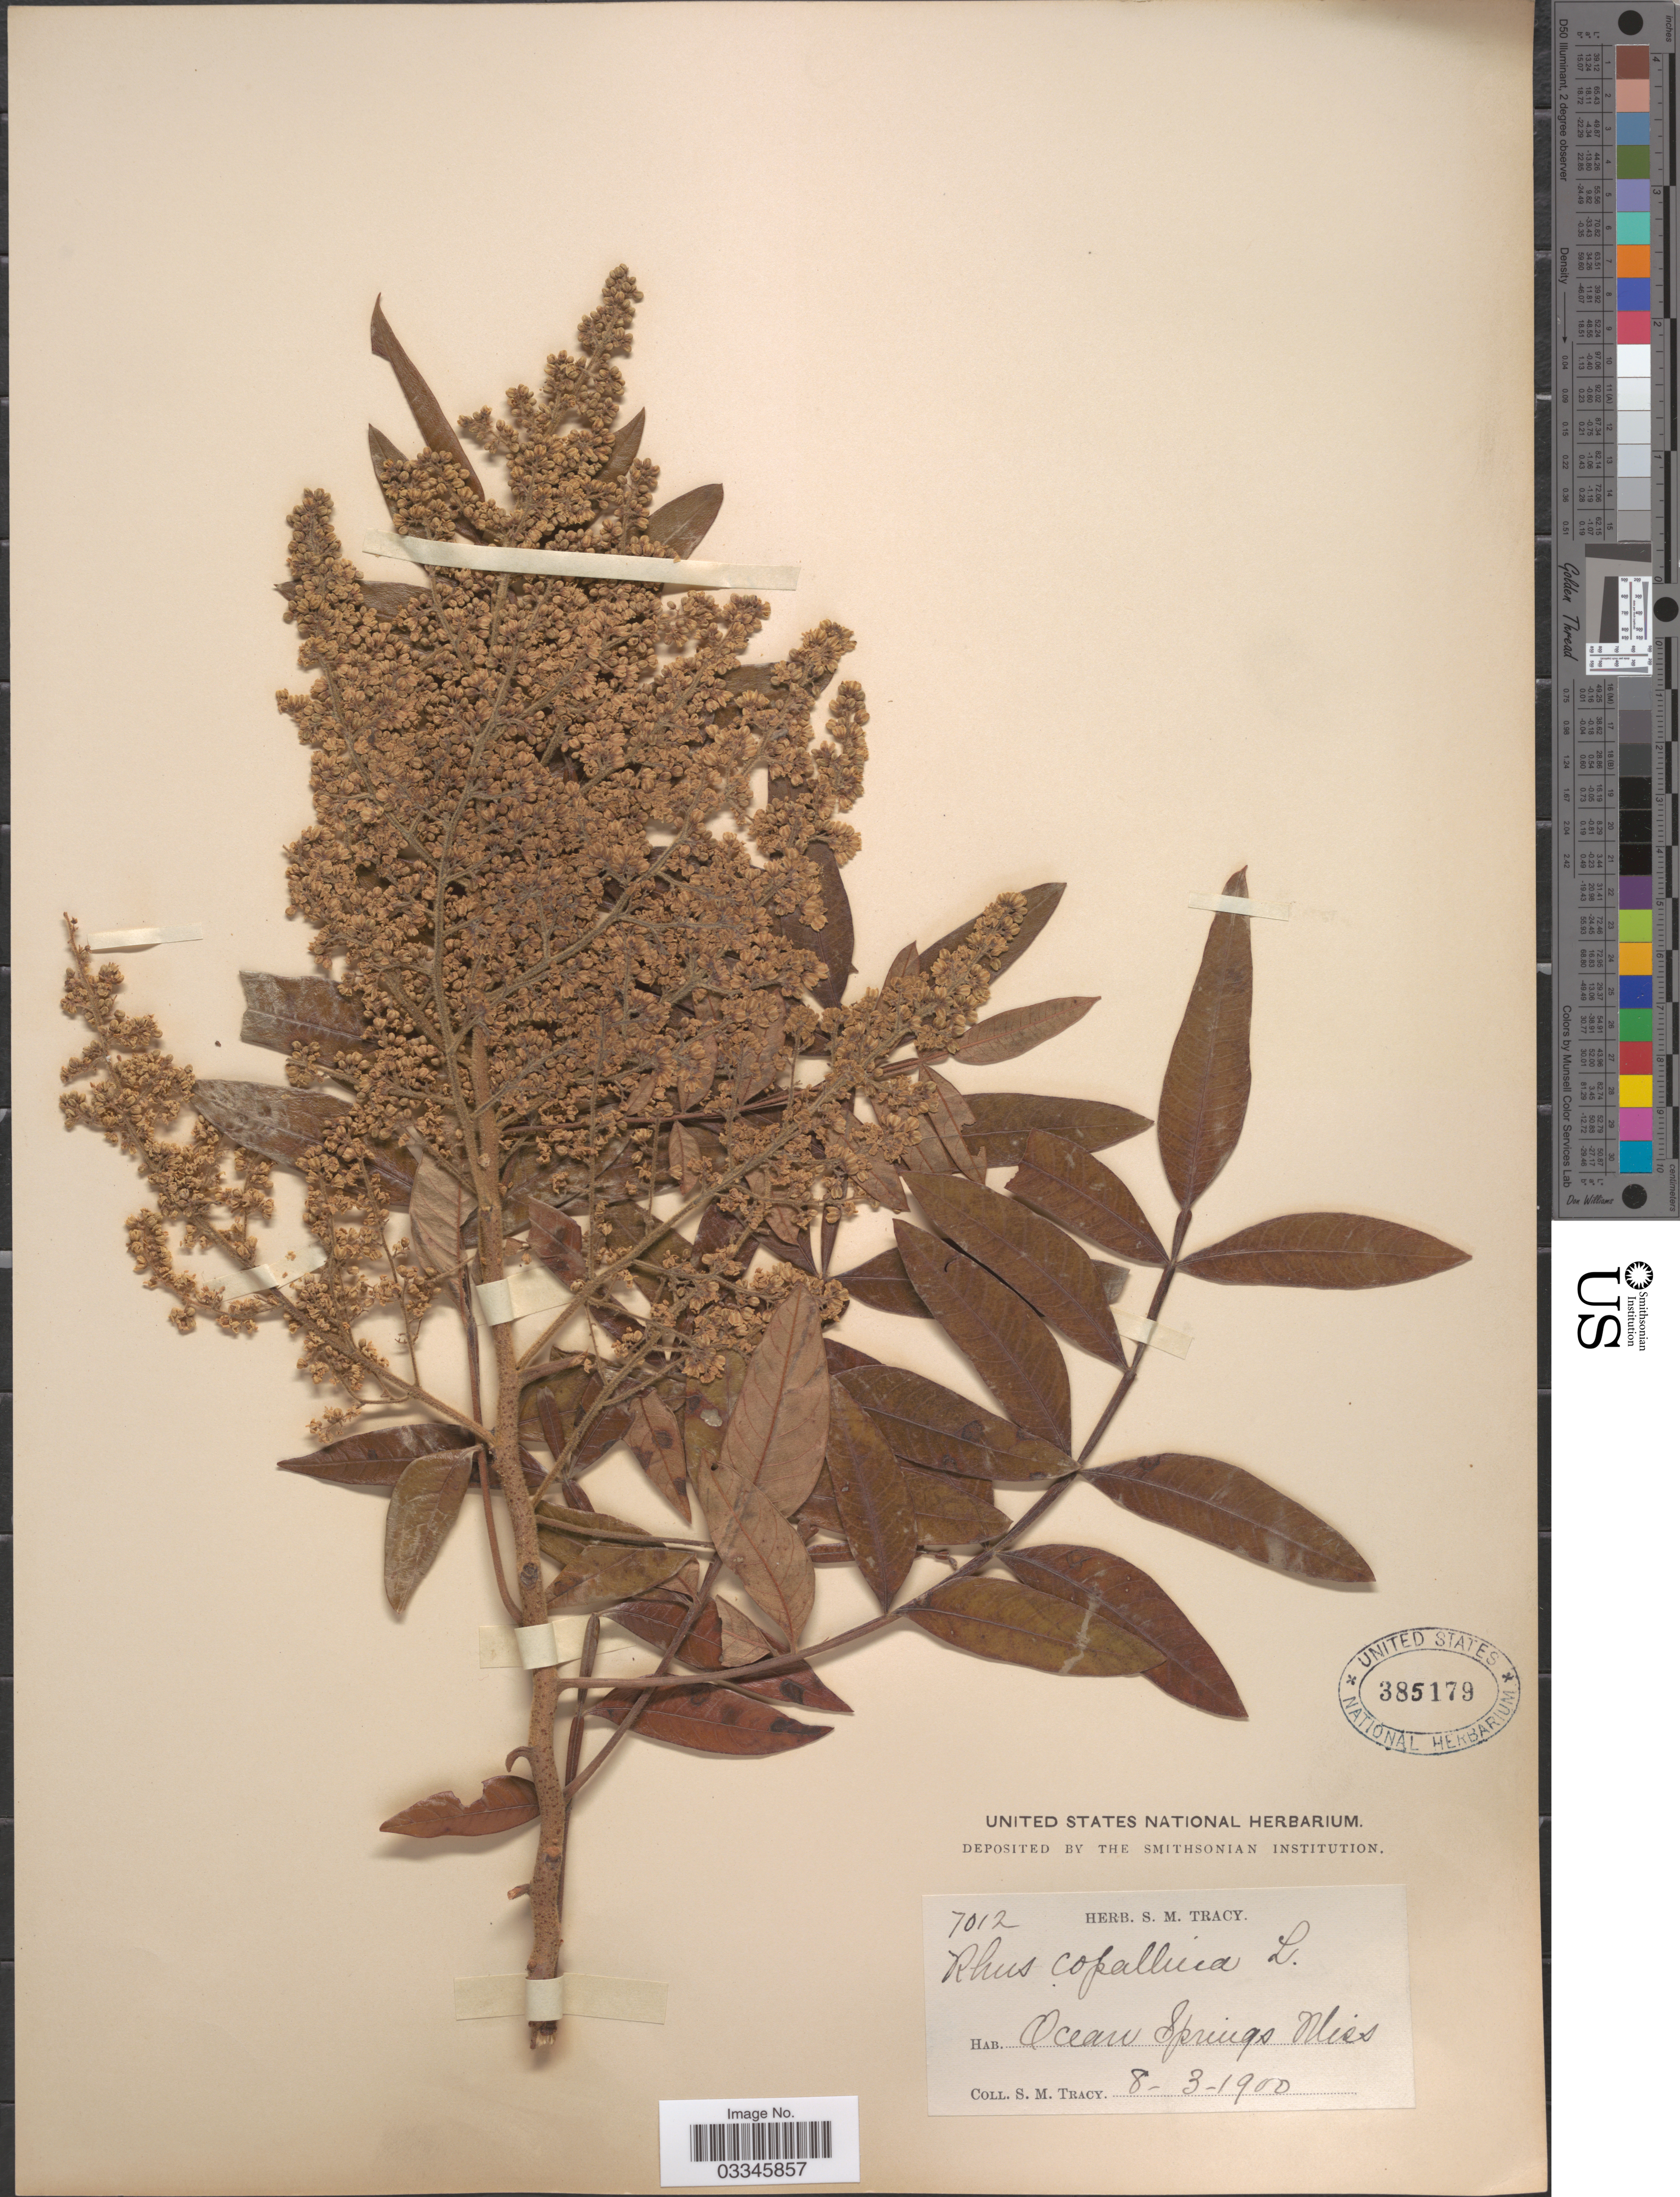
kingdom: Plantae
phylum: Tracheophyta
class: Magnoliopsida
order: Sapindales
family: Anacardiaceae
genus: Rhus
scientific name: Rhus copallinum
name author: L.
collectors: Ex herb. S. M. Tracy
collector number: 7012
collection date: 1900-08-03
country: United States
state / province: Mississippi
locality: Ocean Springs.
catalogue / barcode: US 385179